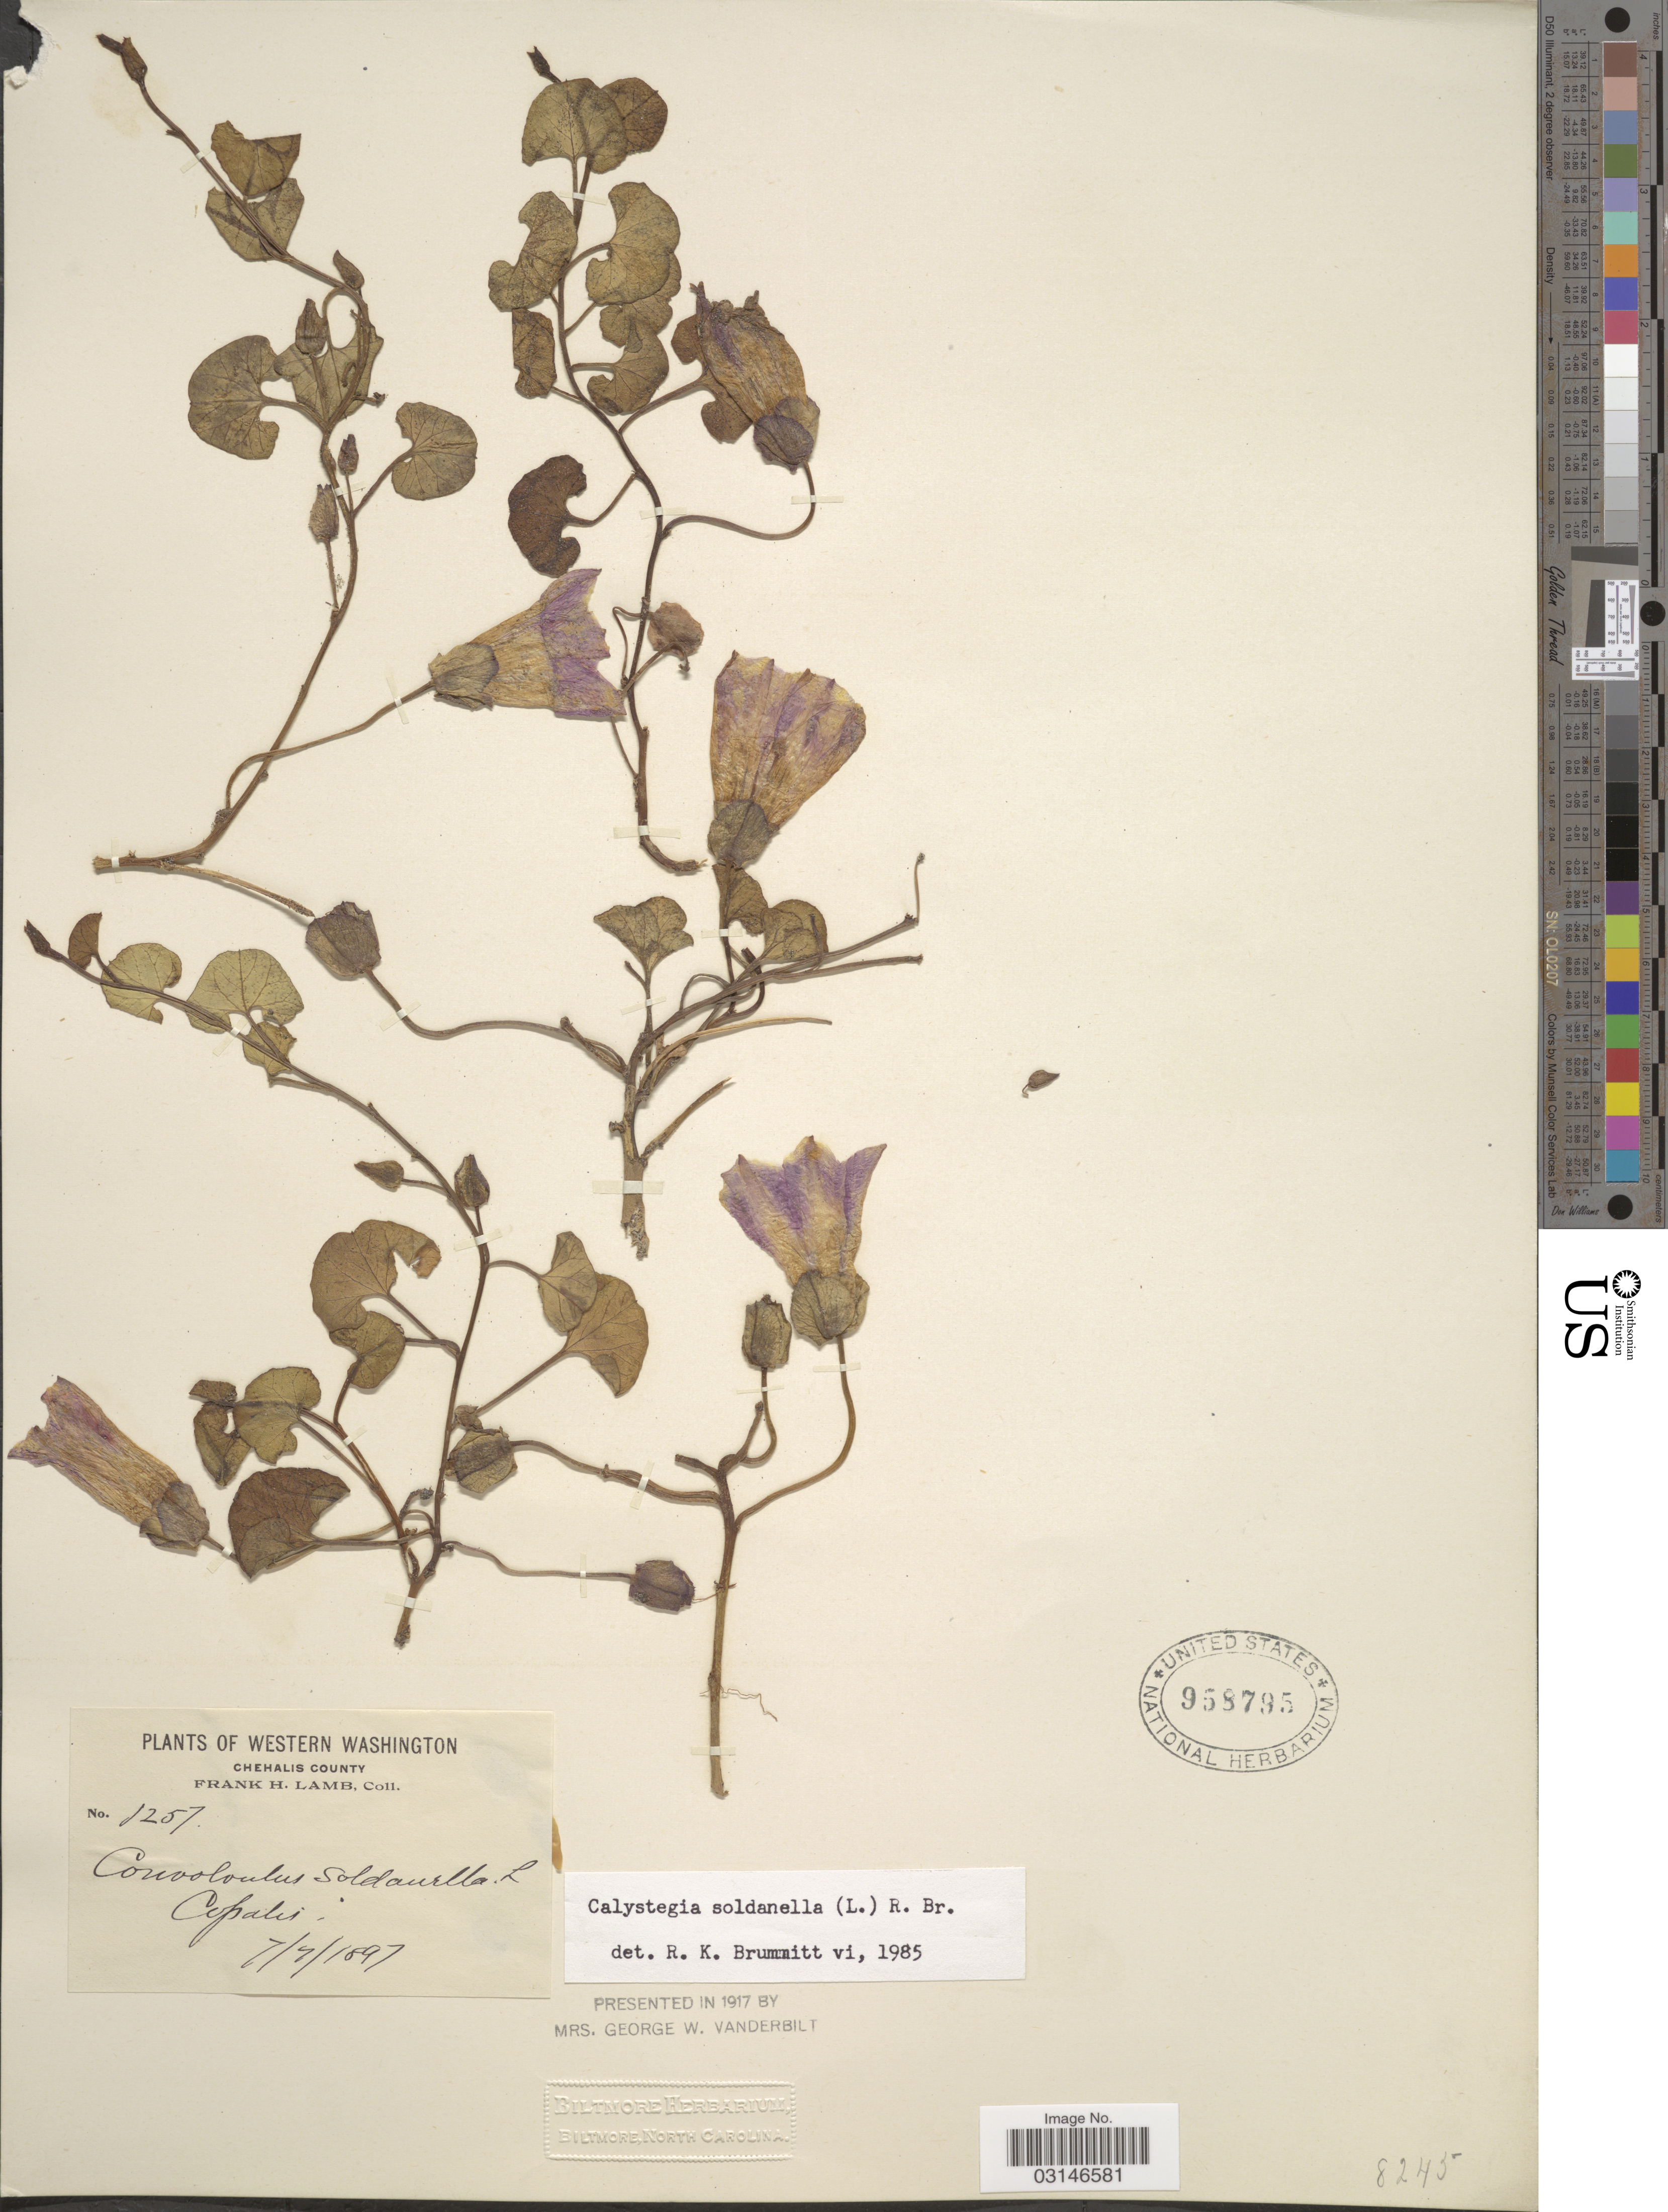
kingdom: Plantae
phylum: Tracheophyta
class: Magnoliopsida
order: Solanales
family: Convolvulaceae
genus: Calystegia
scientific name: Calystegia soldanella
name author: (L.) R. Br.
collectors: F. H. Lamb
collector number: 1257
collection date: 1897-07-07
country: United States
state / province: Washington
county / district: Grays Harbor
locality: Copalis.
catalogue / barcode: US 958795